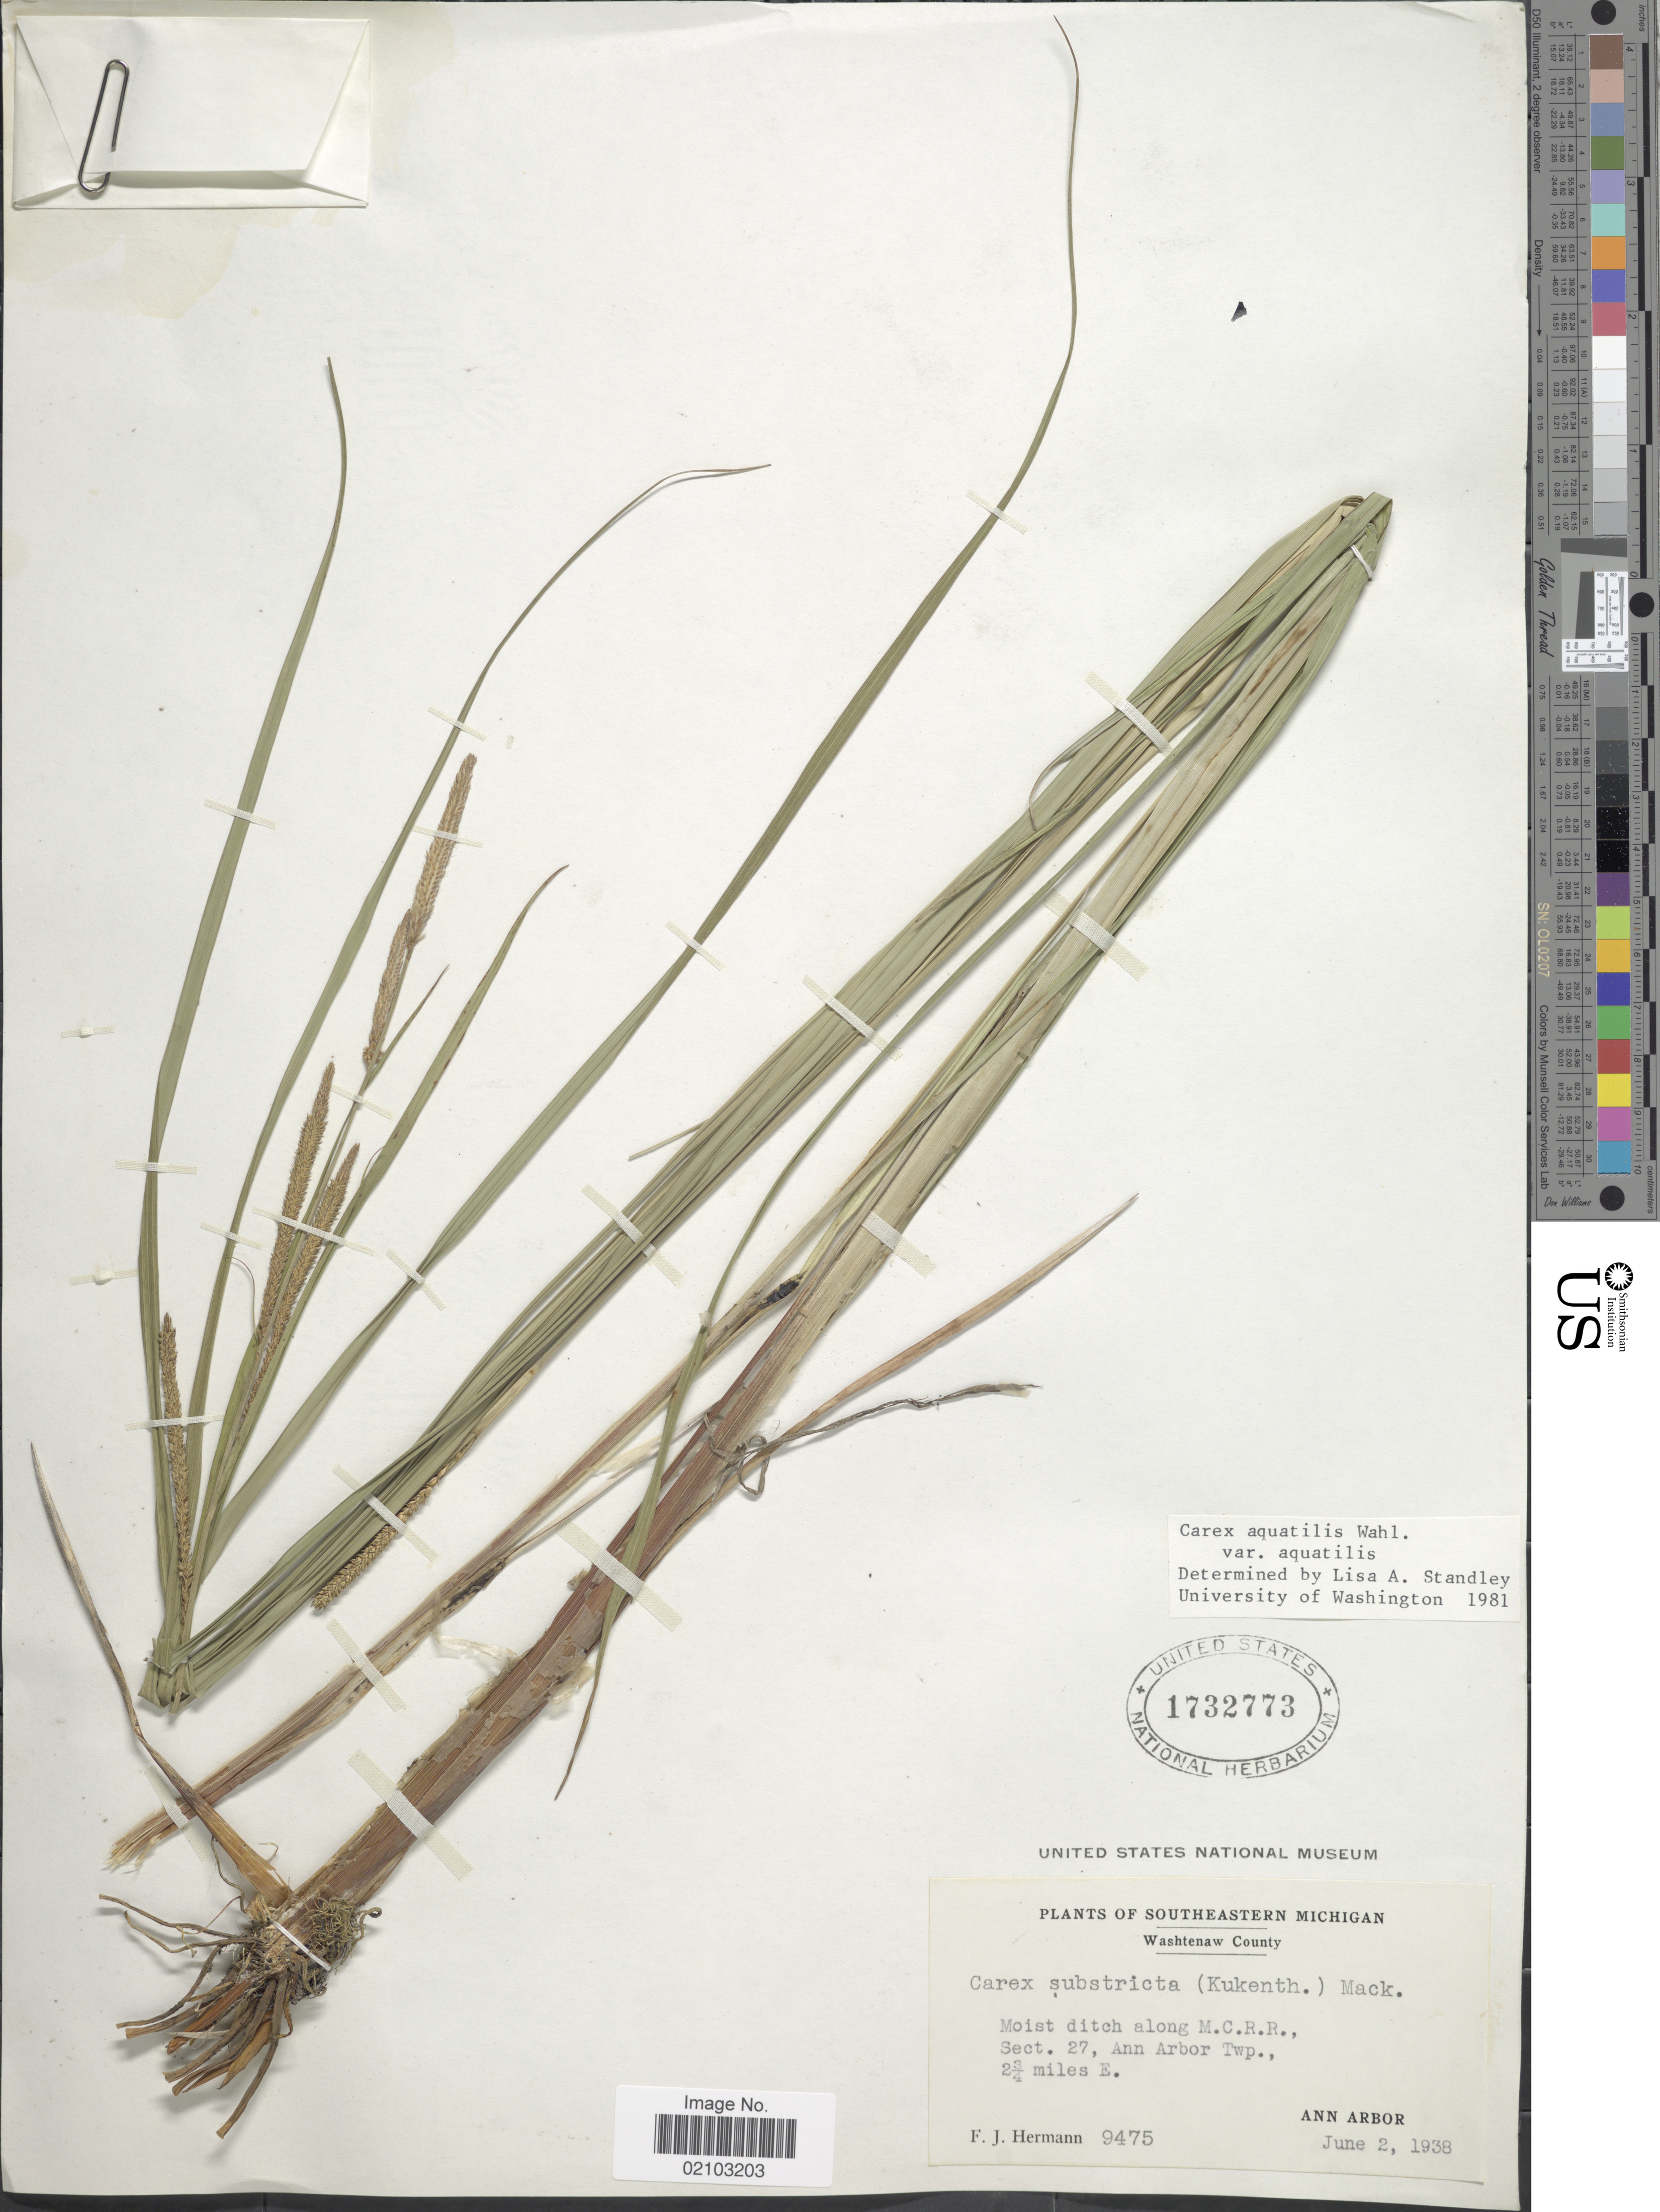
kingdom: Plantae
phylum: Tracheophyta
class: Liliopsida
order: Poales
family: Cyperaceae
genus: Carex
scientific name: Carex aquatilis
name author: Wahlenb.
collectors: F. J. Hermann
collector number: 9475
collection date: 1938-06-02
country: United States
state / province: Michigan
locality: Southeastern Michigan, Washtenaw County, Moist ditch along M.C.R.R., Sect. 27, Ann Arbor Twp., 2 ¾ miles E., Ann Arbor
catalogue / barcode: US 1732773